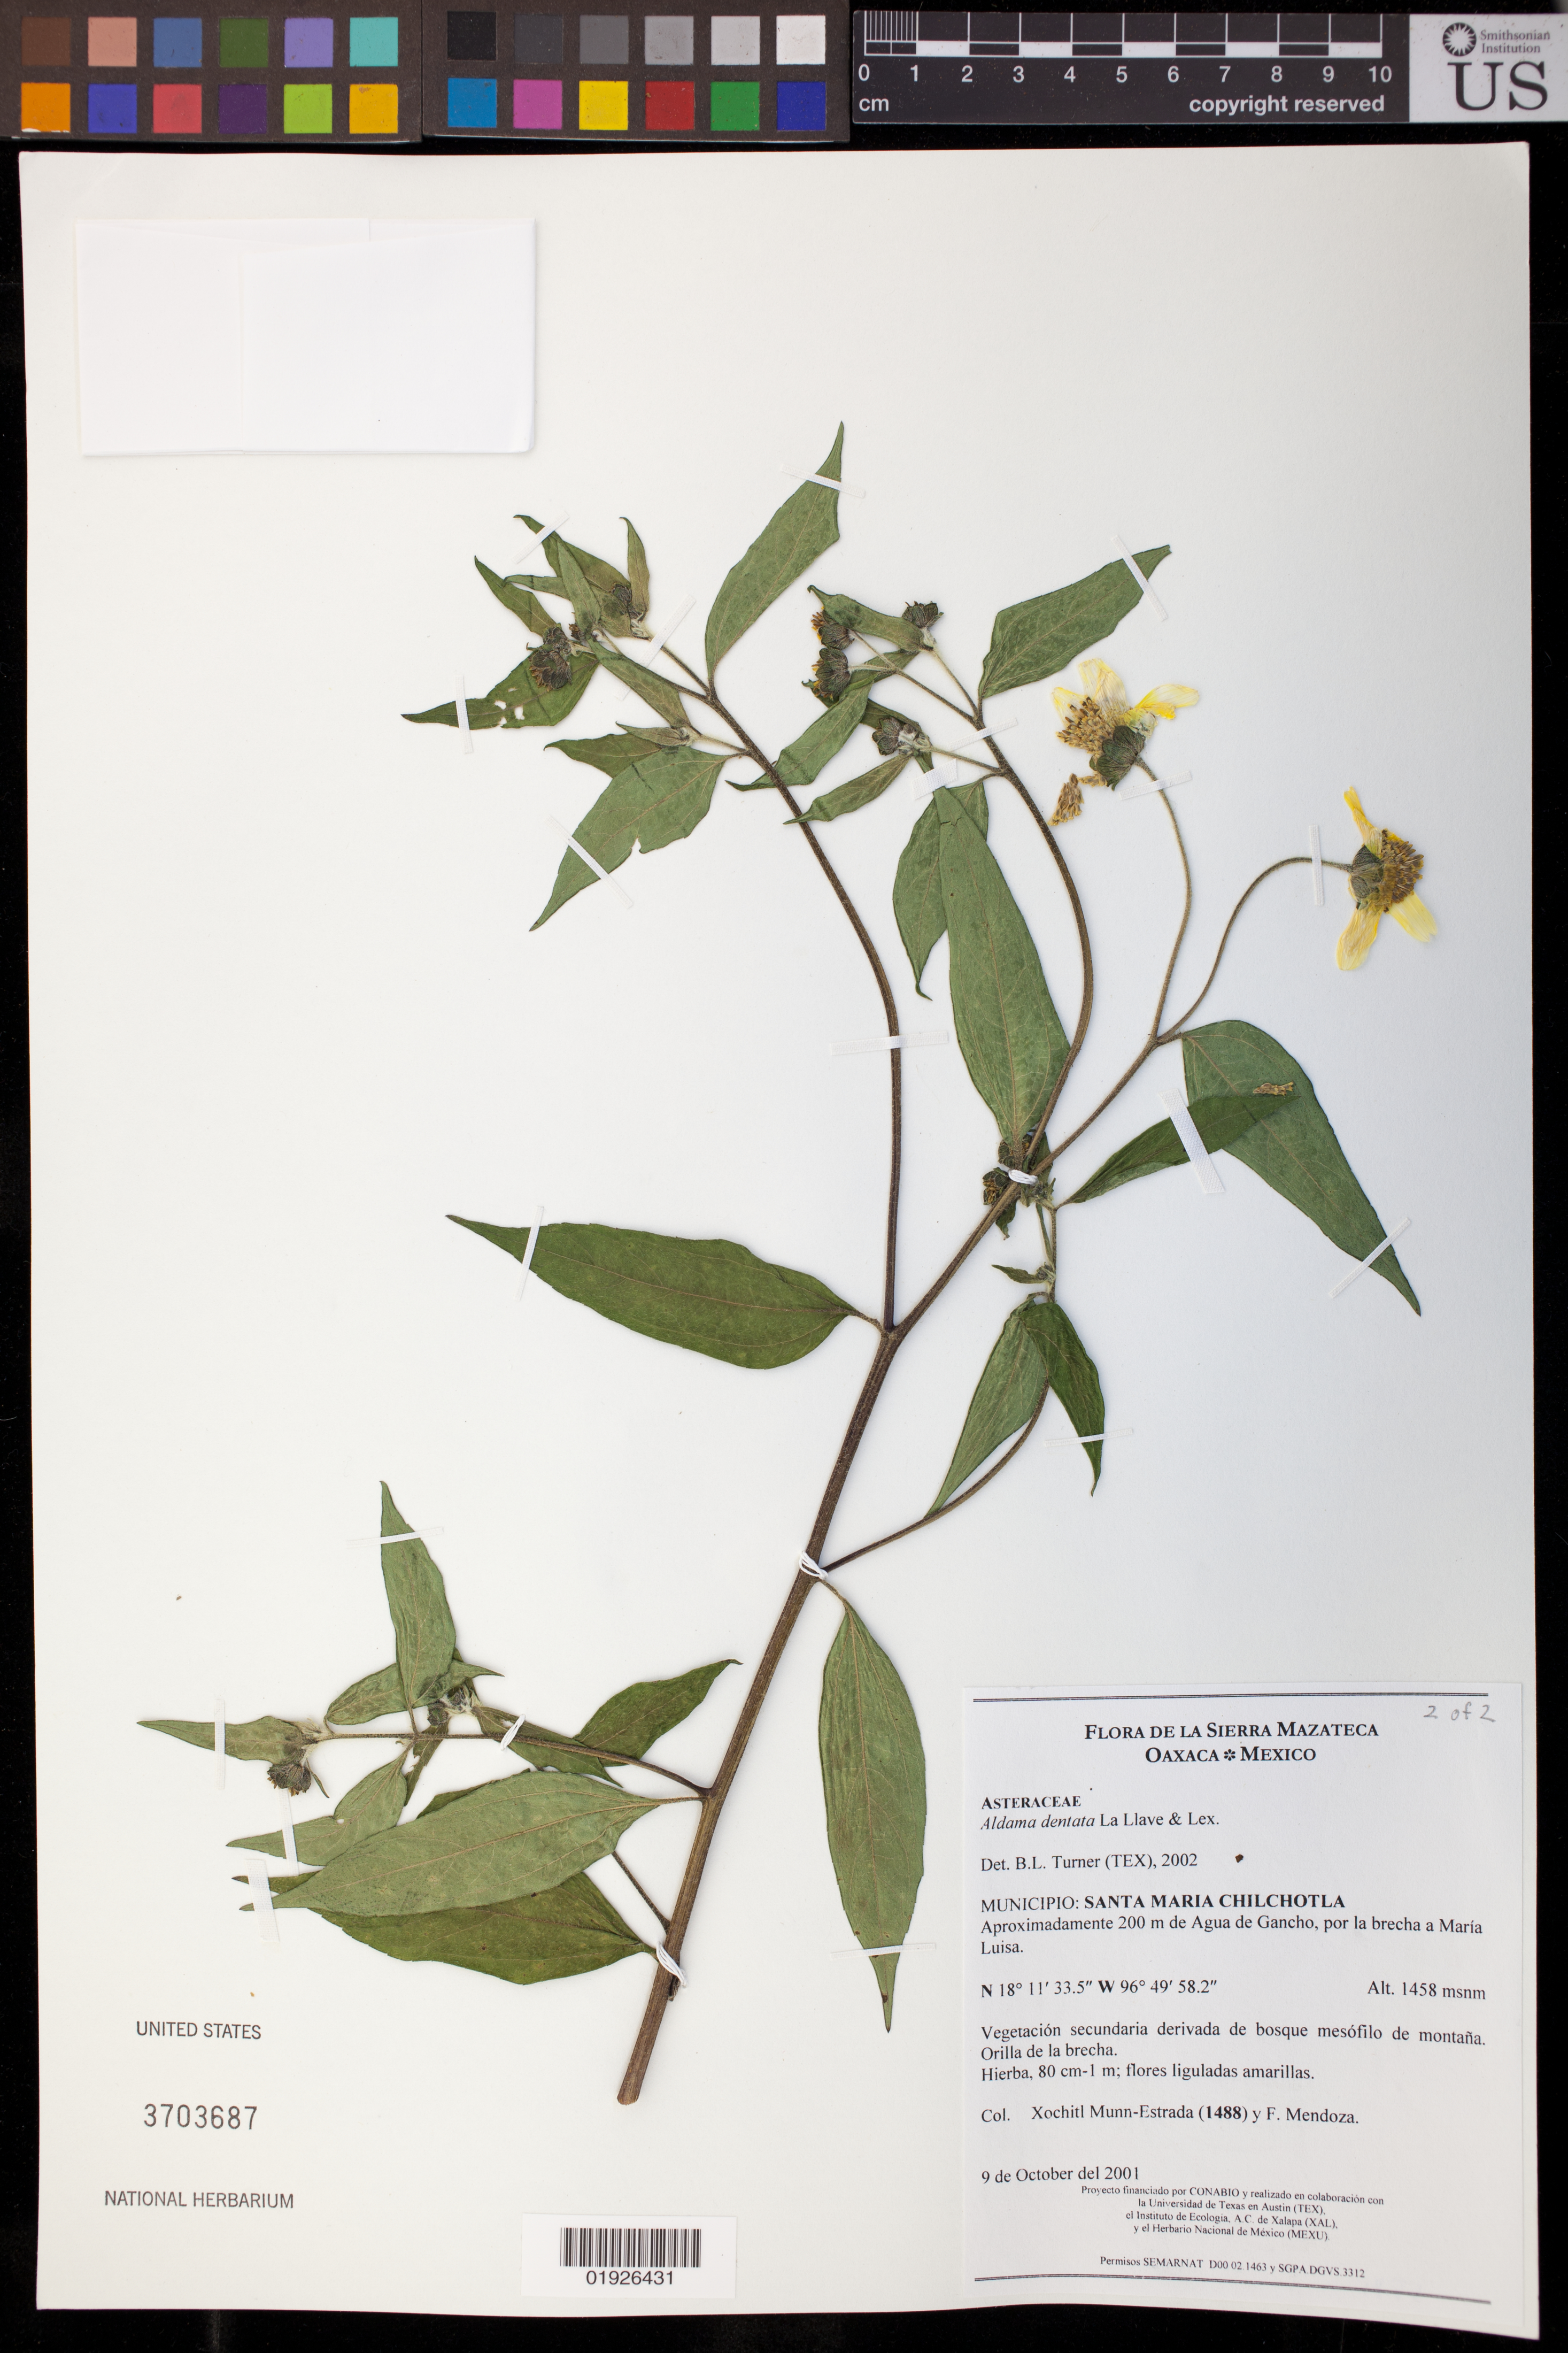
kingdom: Plantae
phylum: Tracheophyta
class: Magnoliopsida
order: Asterales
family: Asteraceae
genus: Aldama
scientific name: Aldama dentata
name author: La Llave ex La Llave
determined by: Turner, B. L.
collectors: X. Munn-Estrada & F. Mendoza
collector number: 1488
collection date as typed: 9 de October del 2001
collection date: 2001-10-09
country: Mexico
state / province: Oaxaca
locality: Santa Maria Chilchotla, Aproximadamente 200 m de Agua de Gancho, por la brecha a Maria Luisa.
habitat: Vegetacion secundaria derivada de bosque mesofilo de montana. Orilla de la brecha.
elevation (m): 1458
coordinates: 18 11 33.5 N, 96 49 58.2 W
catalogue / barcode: US 3703687